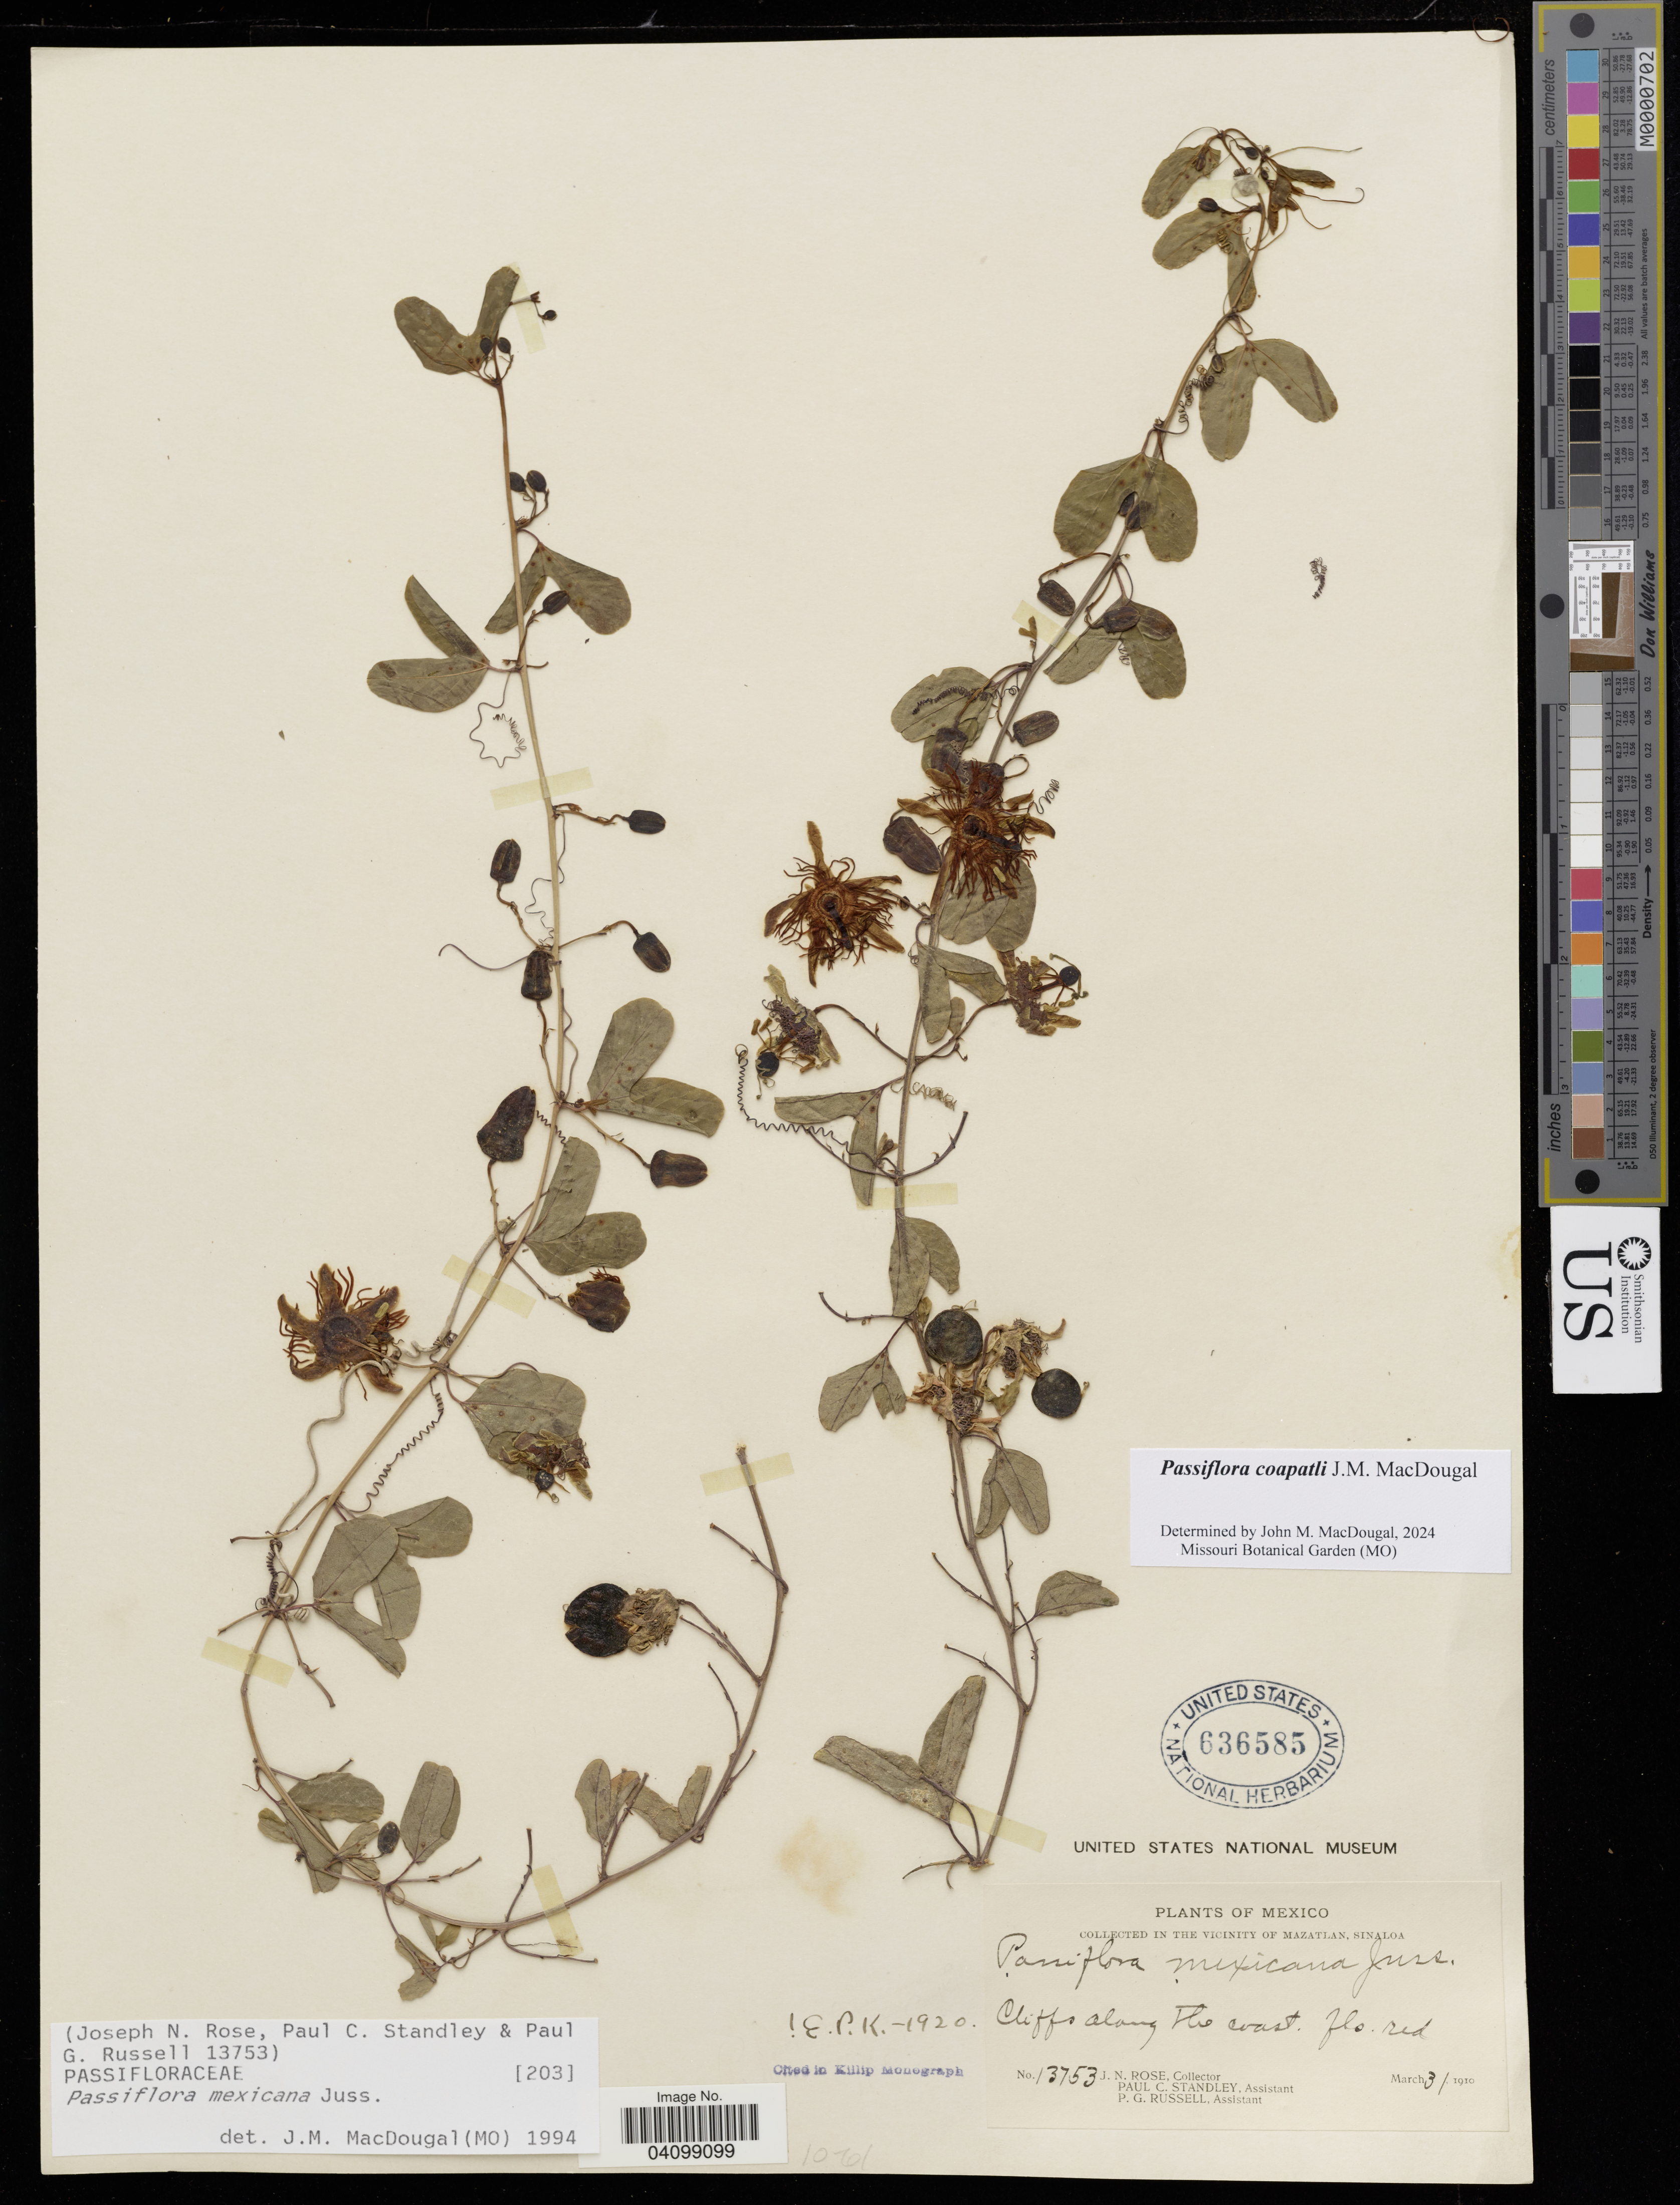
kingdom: Plantae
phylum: Tracheophyta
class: Magnoliopsida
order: Malpighiales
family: Passifloraceae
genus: Passiflora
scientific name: Passiflora coapatli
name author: J.M. MacDougal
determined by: MacDougal, John M.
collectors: J. N. Rose, P. C. Standley & P. G. Russell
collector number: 13753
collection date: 1910-03-31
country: Mexico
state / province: Sinaloa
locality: Vicinity of Mazatlan.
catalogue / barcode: US 636585